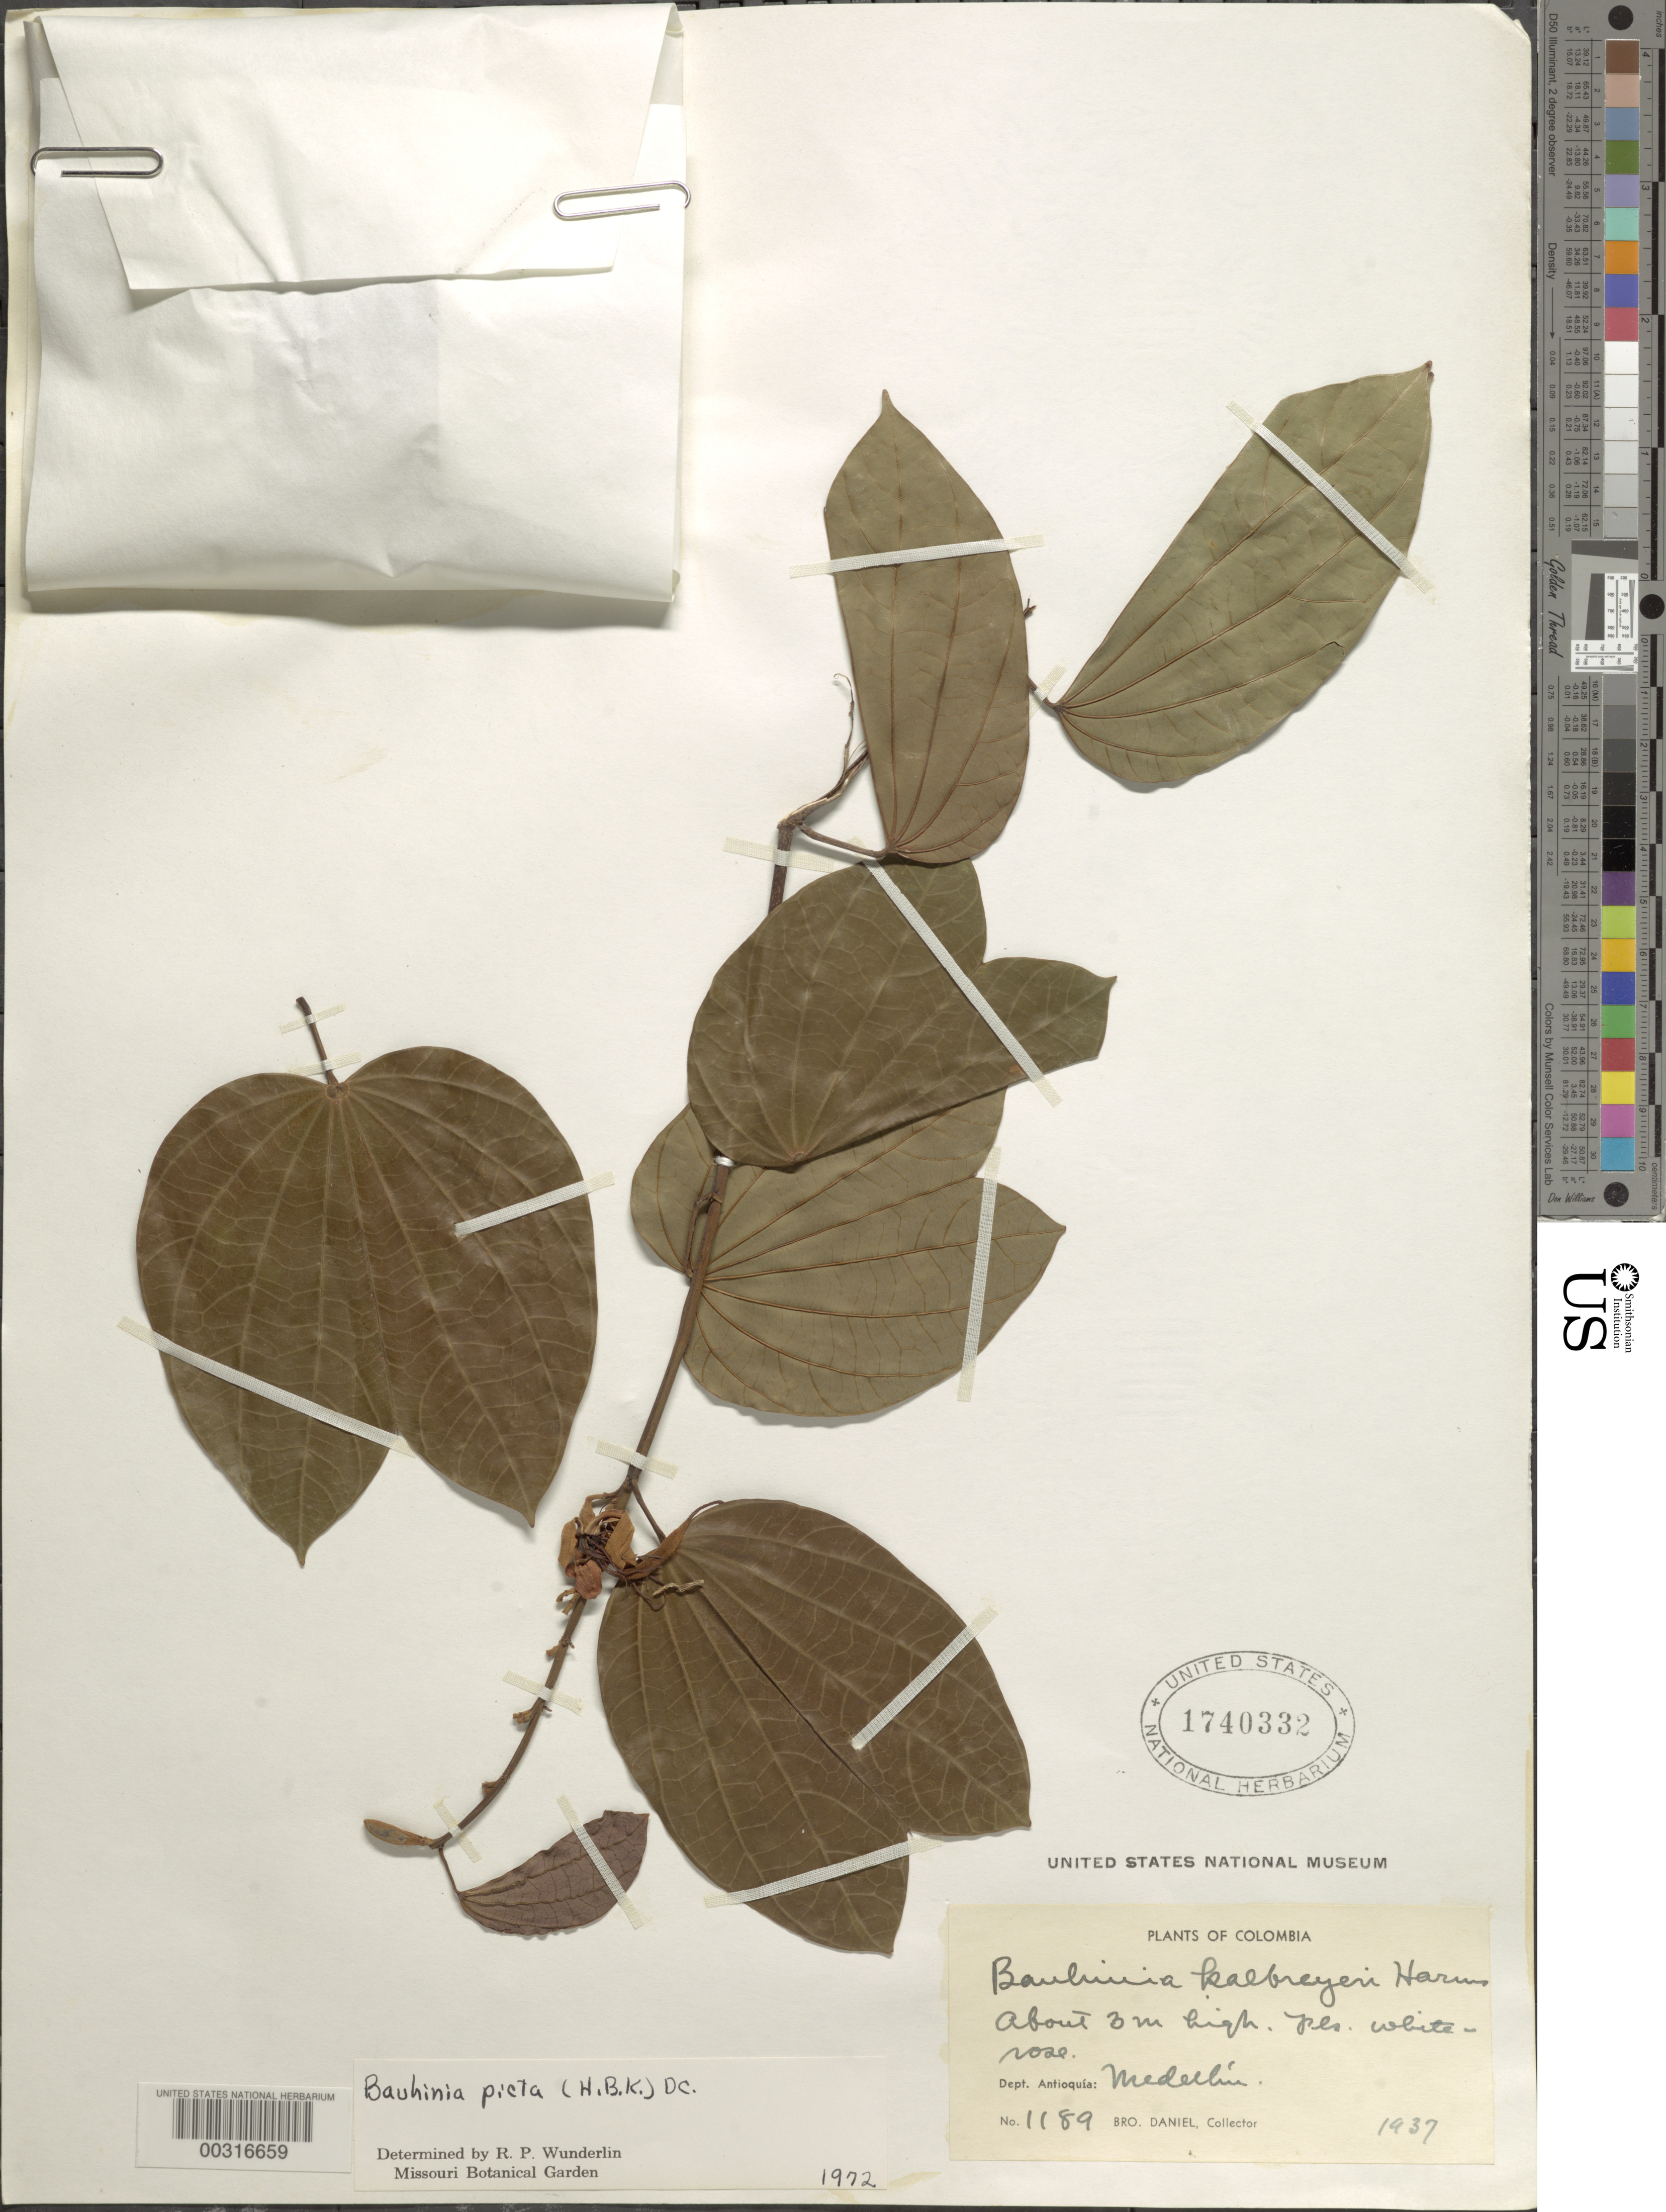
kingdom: Plantae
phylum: Tracheophyta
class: Magnoliopsida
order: Fabales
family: Fabaceae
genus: Bauhinia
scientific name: Bauhinia picta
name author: (Humb. & Bonpl.) DC.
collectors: Bro. Daniel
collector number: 1189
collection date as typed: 1937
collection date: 1937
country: Colombia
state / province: Antioquia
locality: Medellin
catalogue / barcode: US 1740332